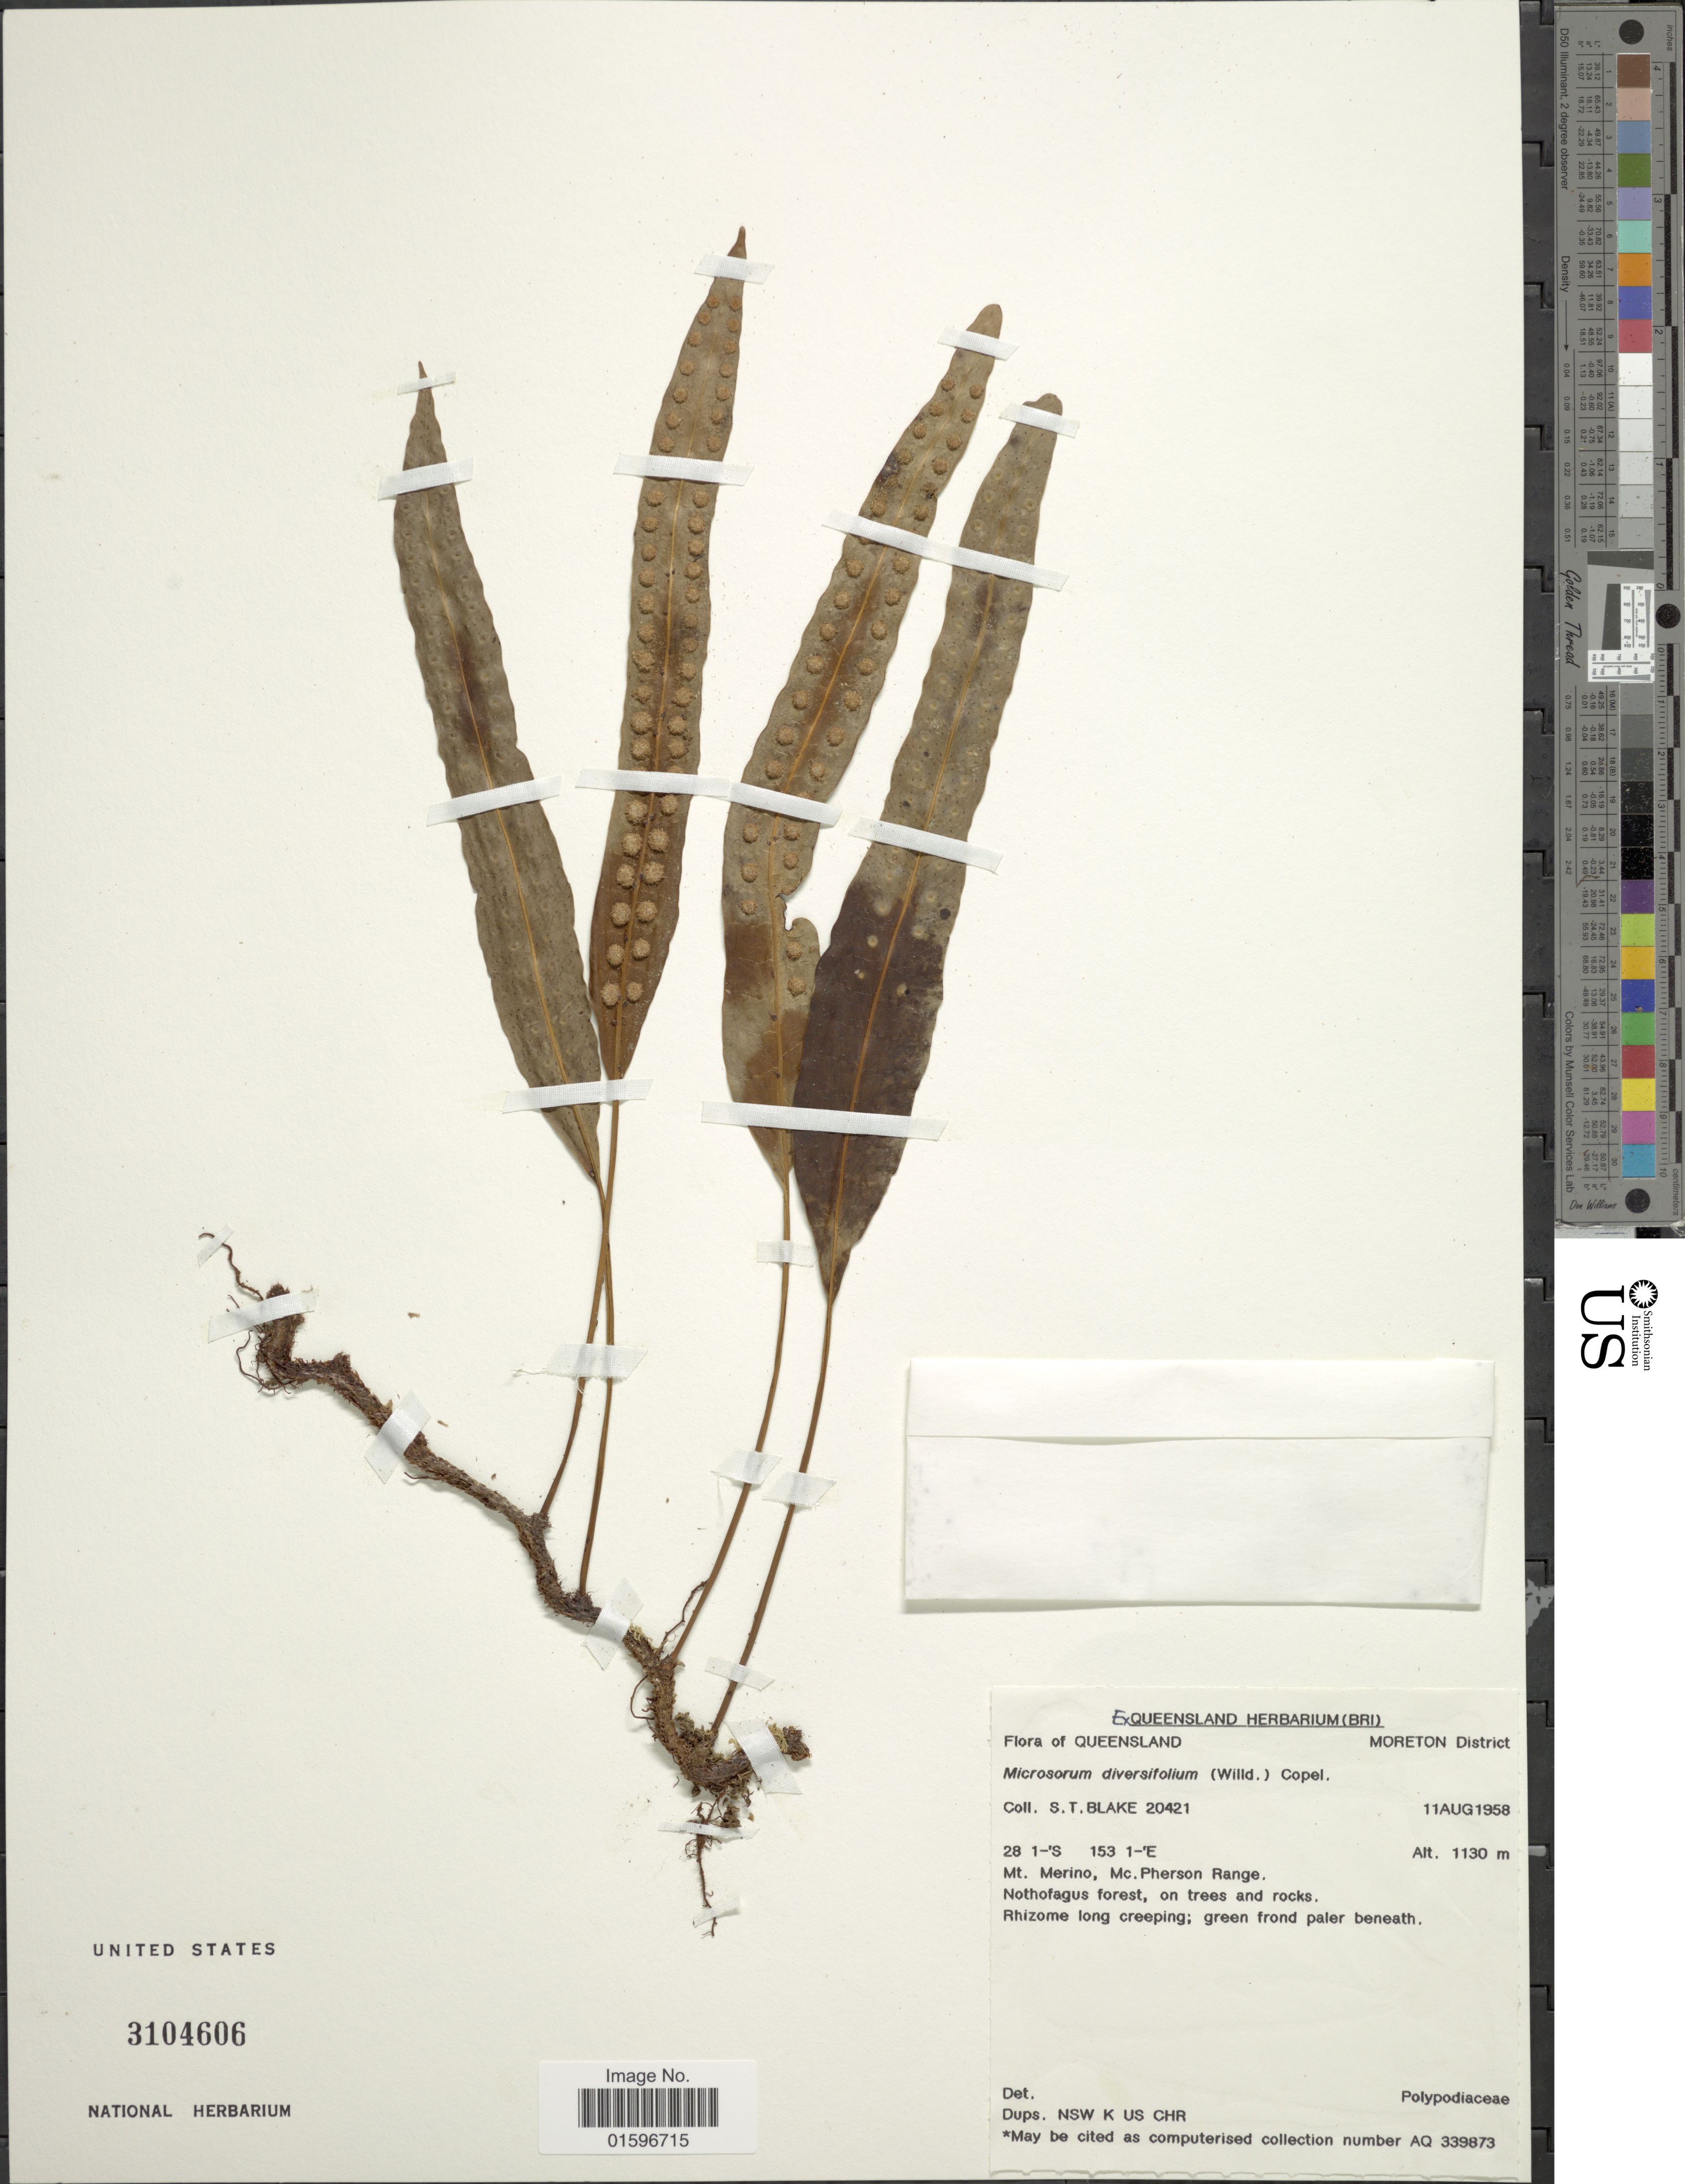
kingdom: Plantae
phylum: Tracheophyta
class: Polypodiopsida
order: Polypodiales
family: Polypodiaceae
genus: Polypodium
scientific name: Polypodium diversifolium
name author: Sw.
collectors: S. T. Blake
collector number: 20421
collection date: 1958-08-11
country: Australia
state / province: Queensland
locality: Queensland, Mt. Merino, Mc. Pherson Range. Nothofagus forest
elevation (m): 1130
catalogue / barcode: US 3104606